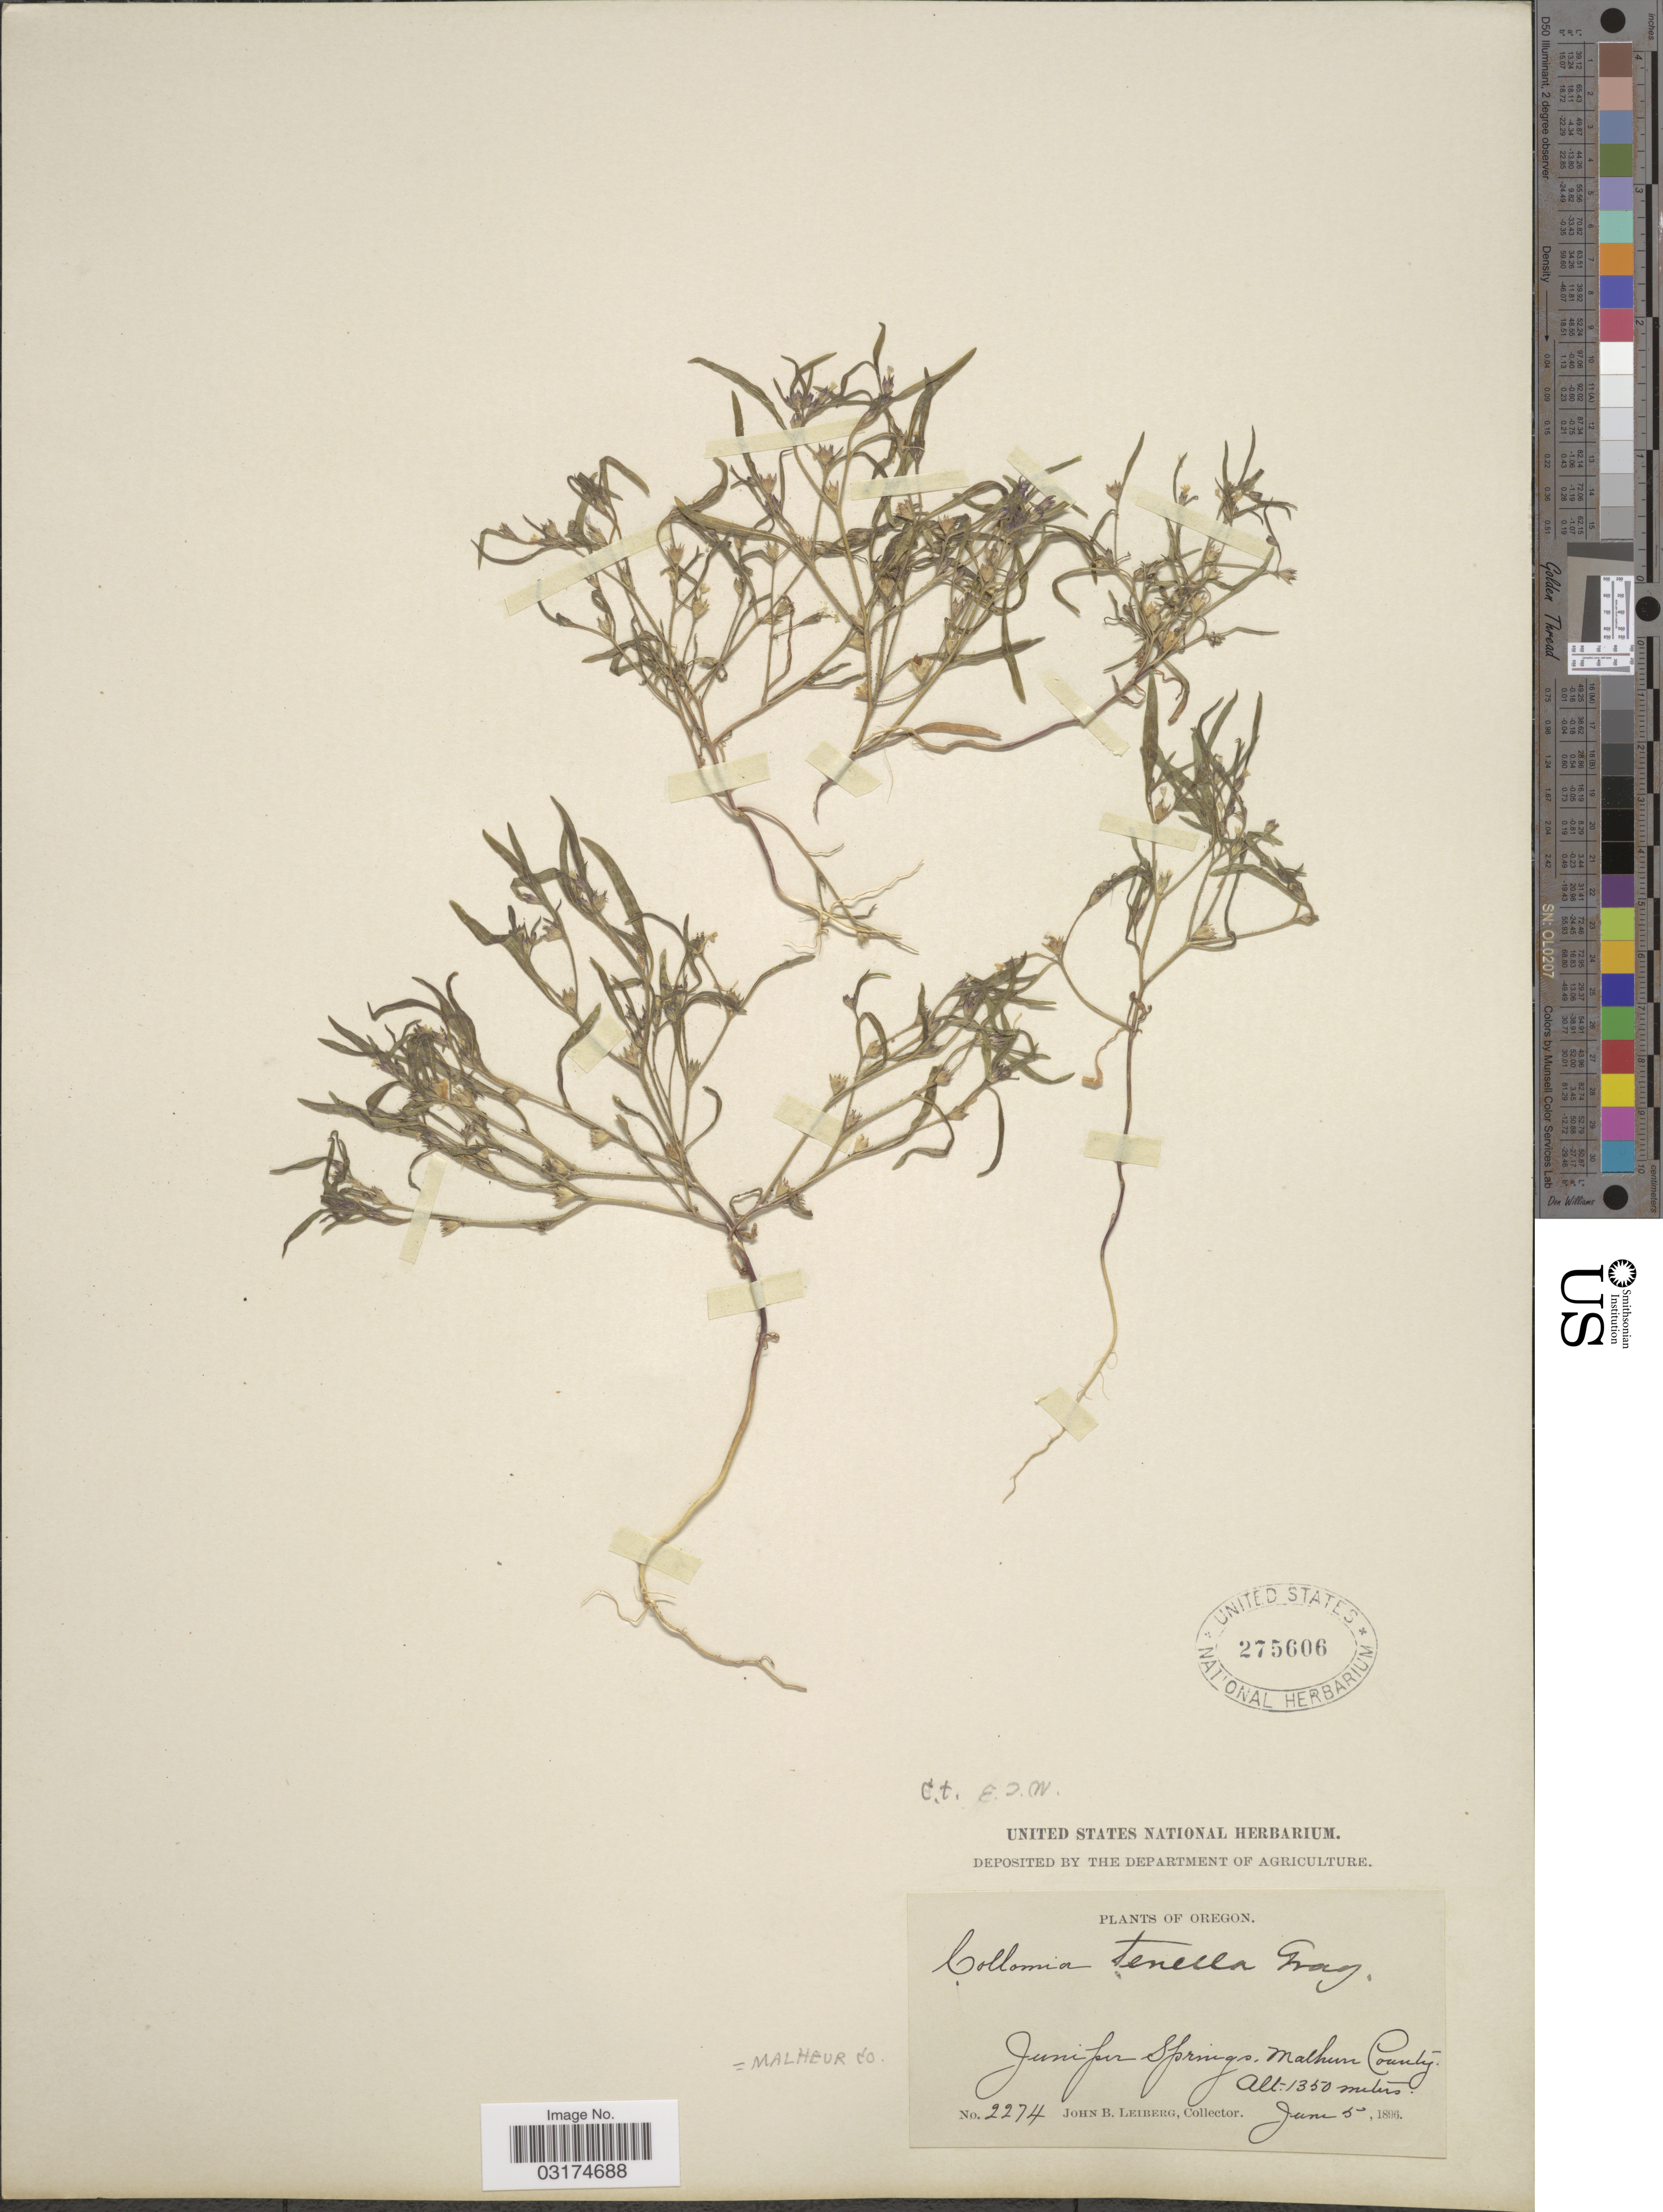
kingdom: Plantae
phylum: Tracheophyta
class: Magnoliopsida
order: Ericales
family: Polemoniaceae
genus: Collomia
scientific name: Collomia tenella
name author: A. Gray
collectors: J. B. Leiberg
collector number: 2274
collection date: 1896-06-05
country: United States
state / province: Oregon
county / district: Malheur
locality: Juniper Springs, Malhun County. Malheur Co.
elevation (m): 1350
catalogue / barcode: US 275606